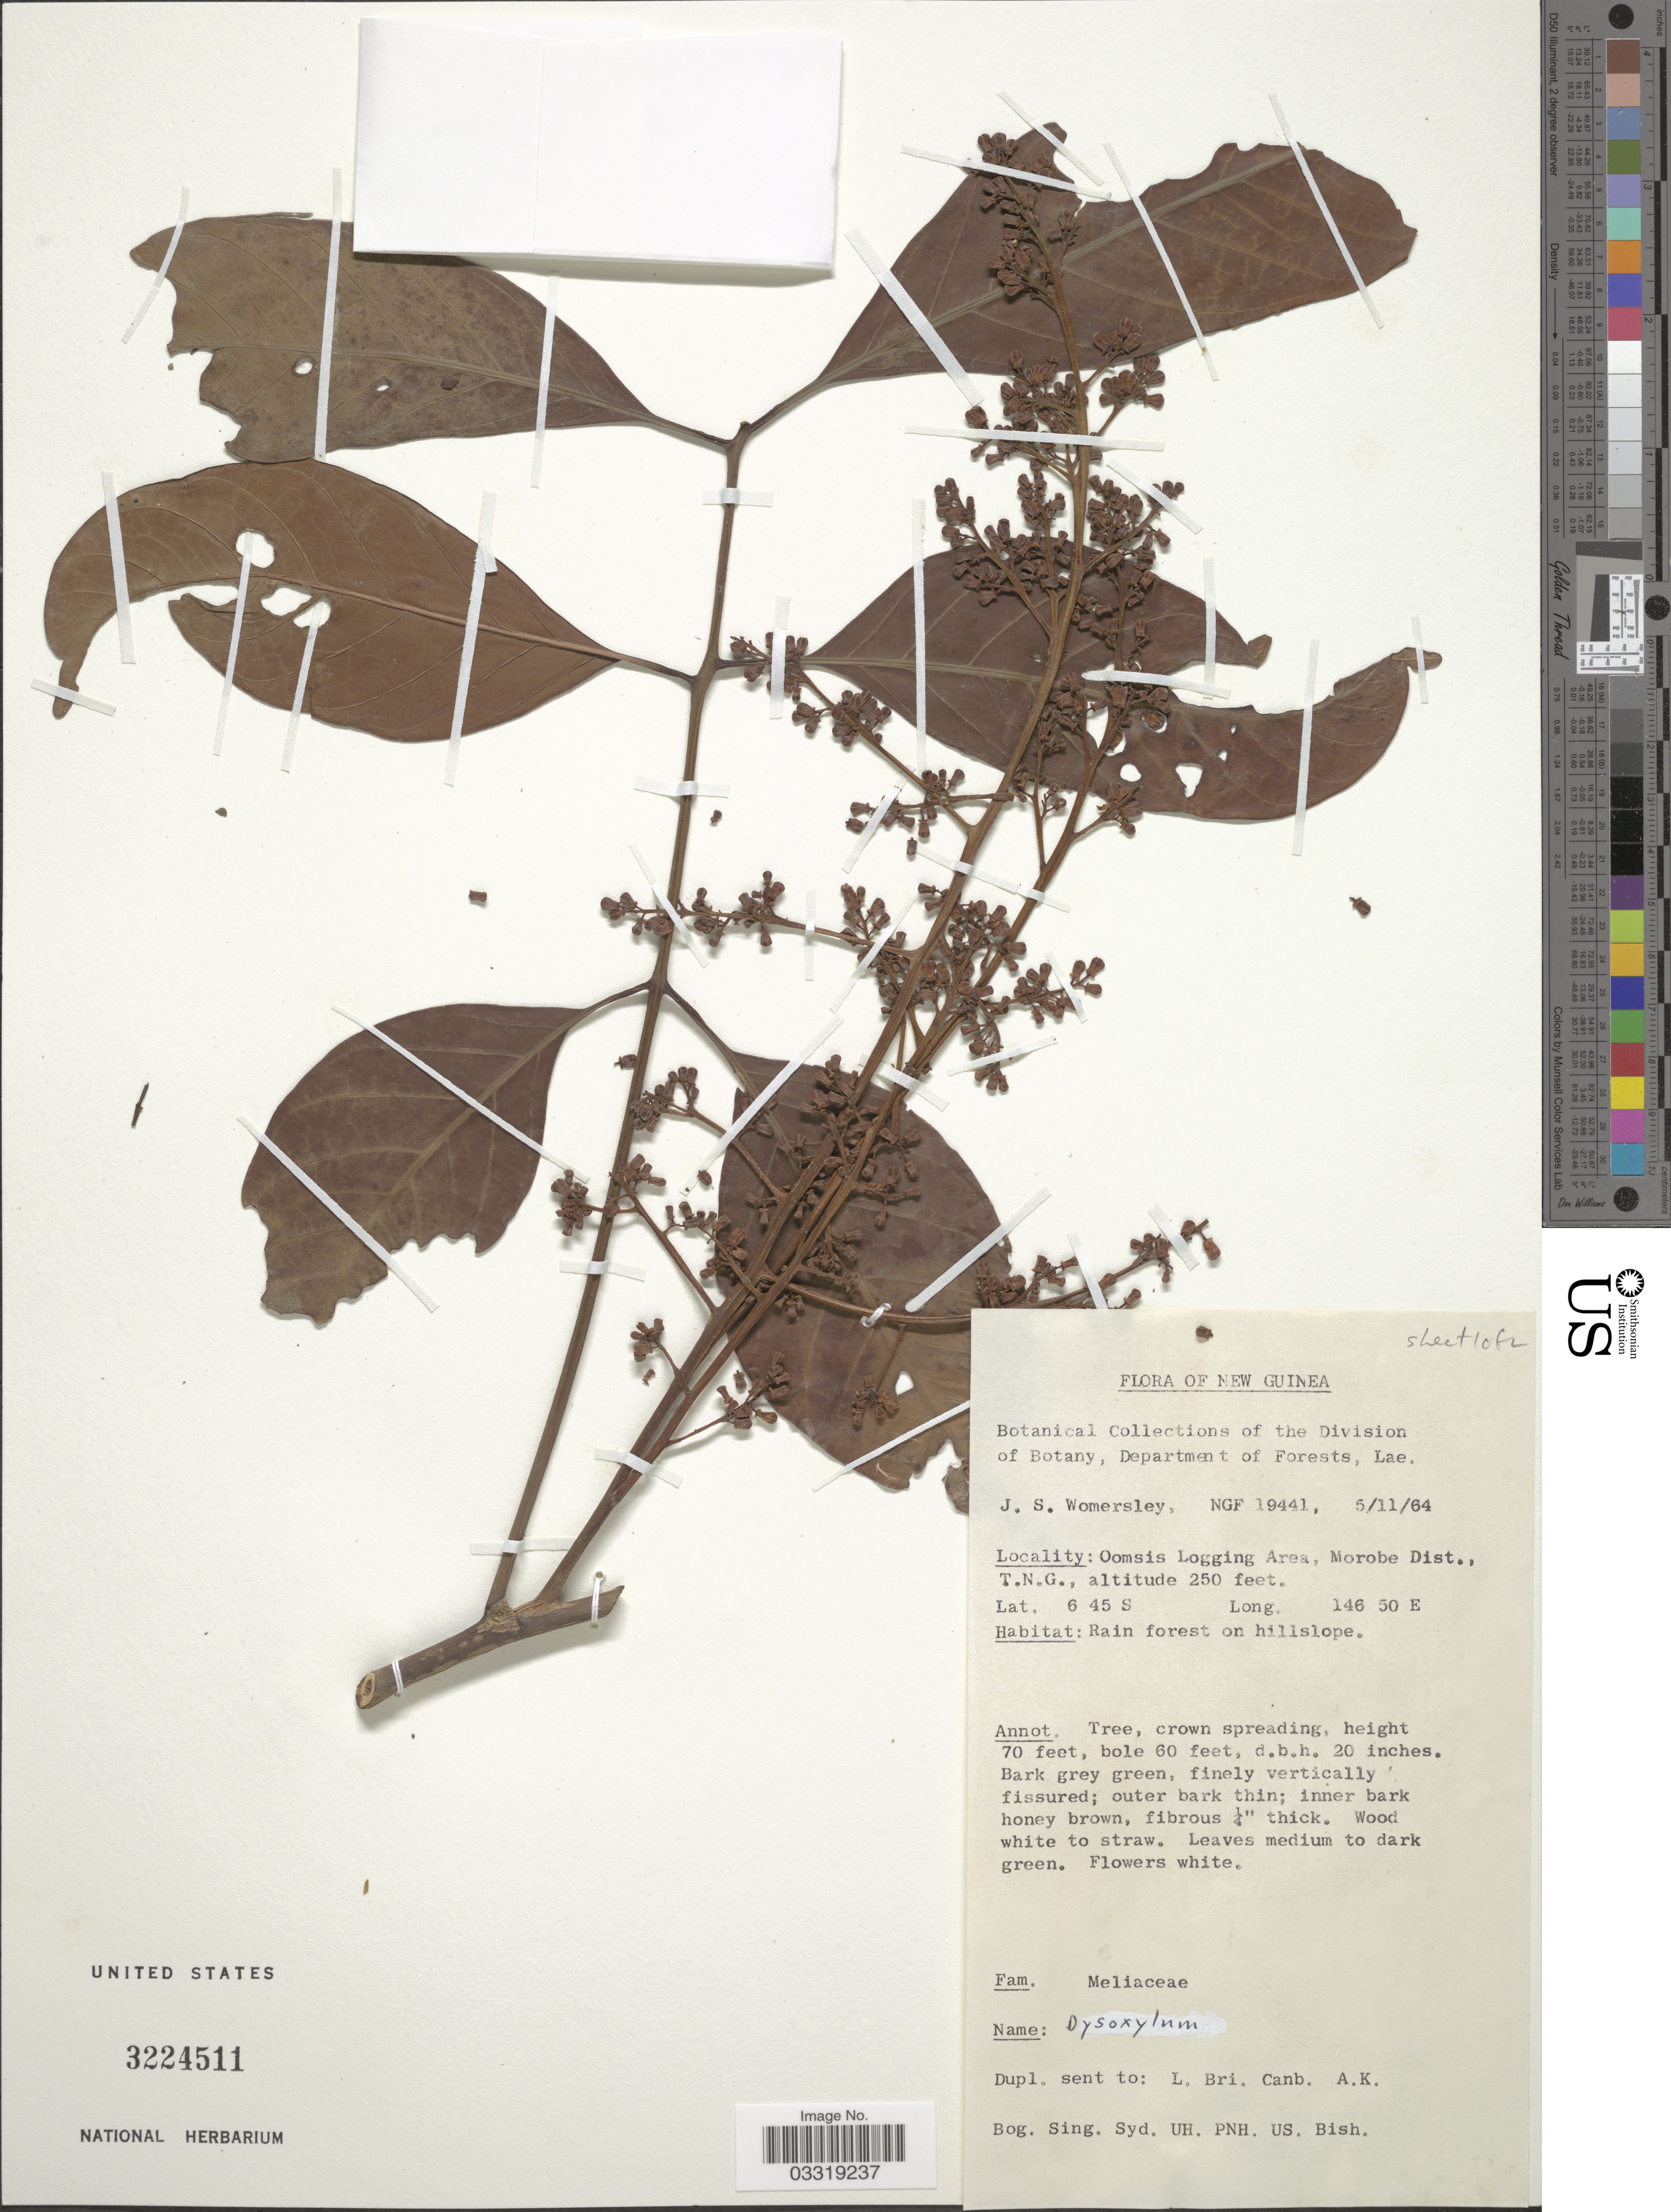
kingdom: Plantae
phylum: Tracheophyta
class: Magnoliopsida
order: Sapindales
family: Meliaceae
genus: Dysoxylum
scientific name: Dysoxylum sp.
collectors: J. S. Womersley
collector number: NGF 19441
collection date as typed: Transcribed d/m/y: 5/11/64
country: Papua New Guinea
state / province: Morobe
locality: New Guinea. Oomsis Logging Area, Morobe Dist., T.N.G.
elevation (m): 76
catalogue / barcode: US 3224511